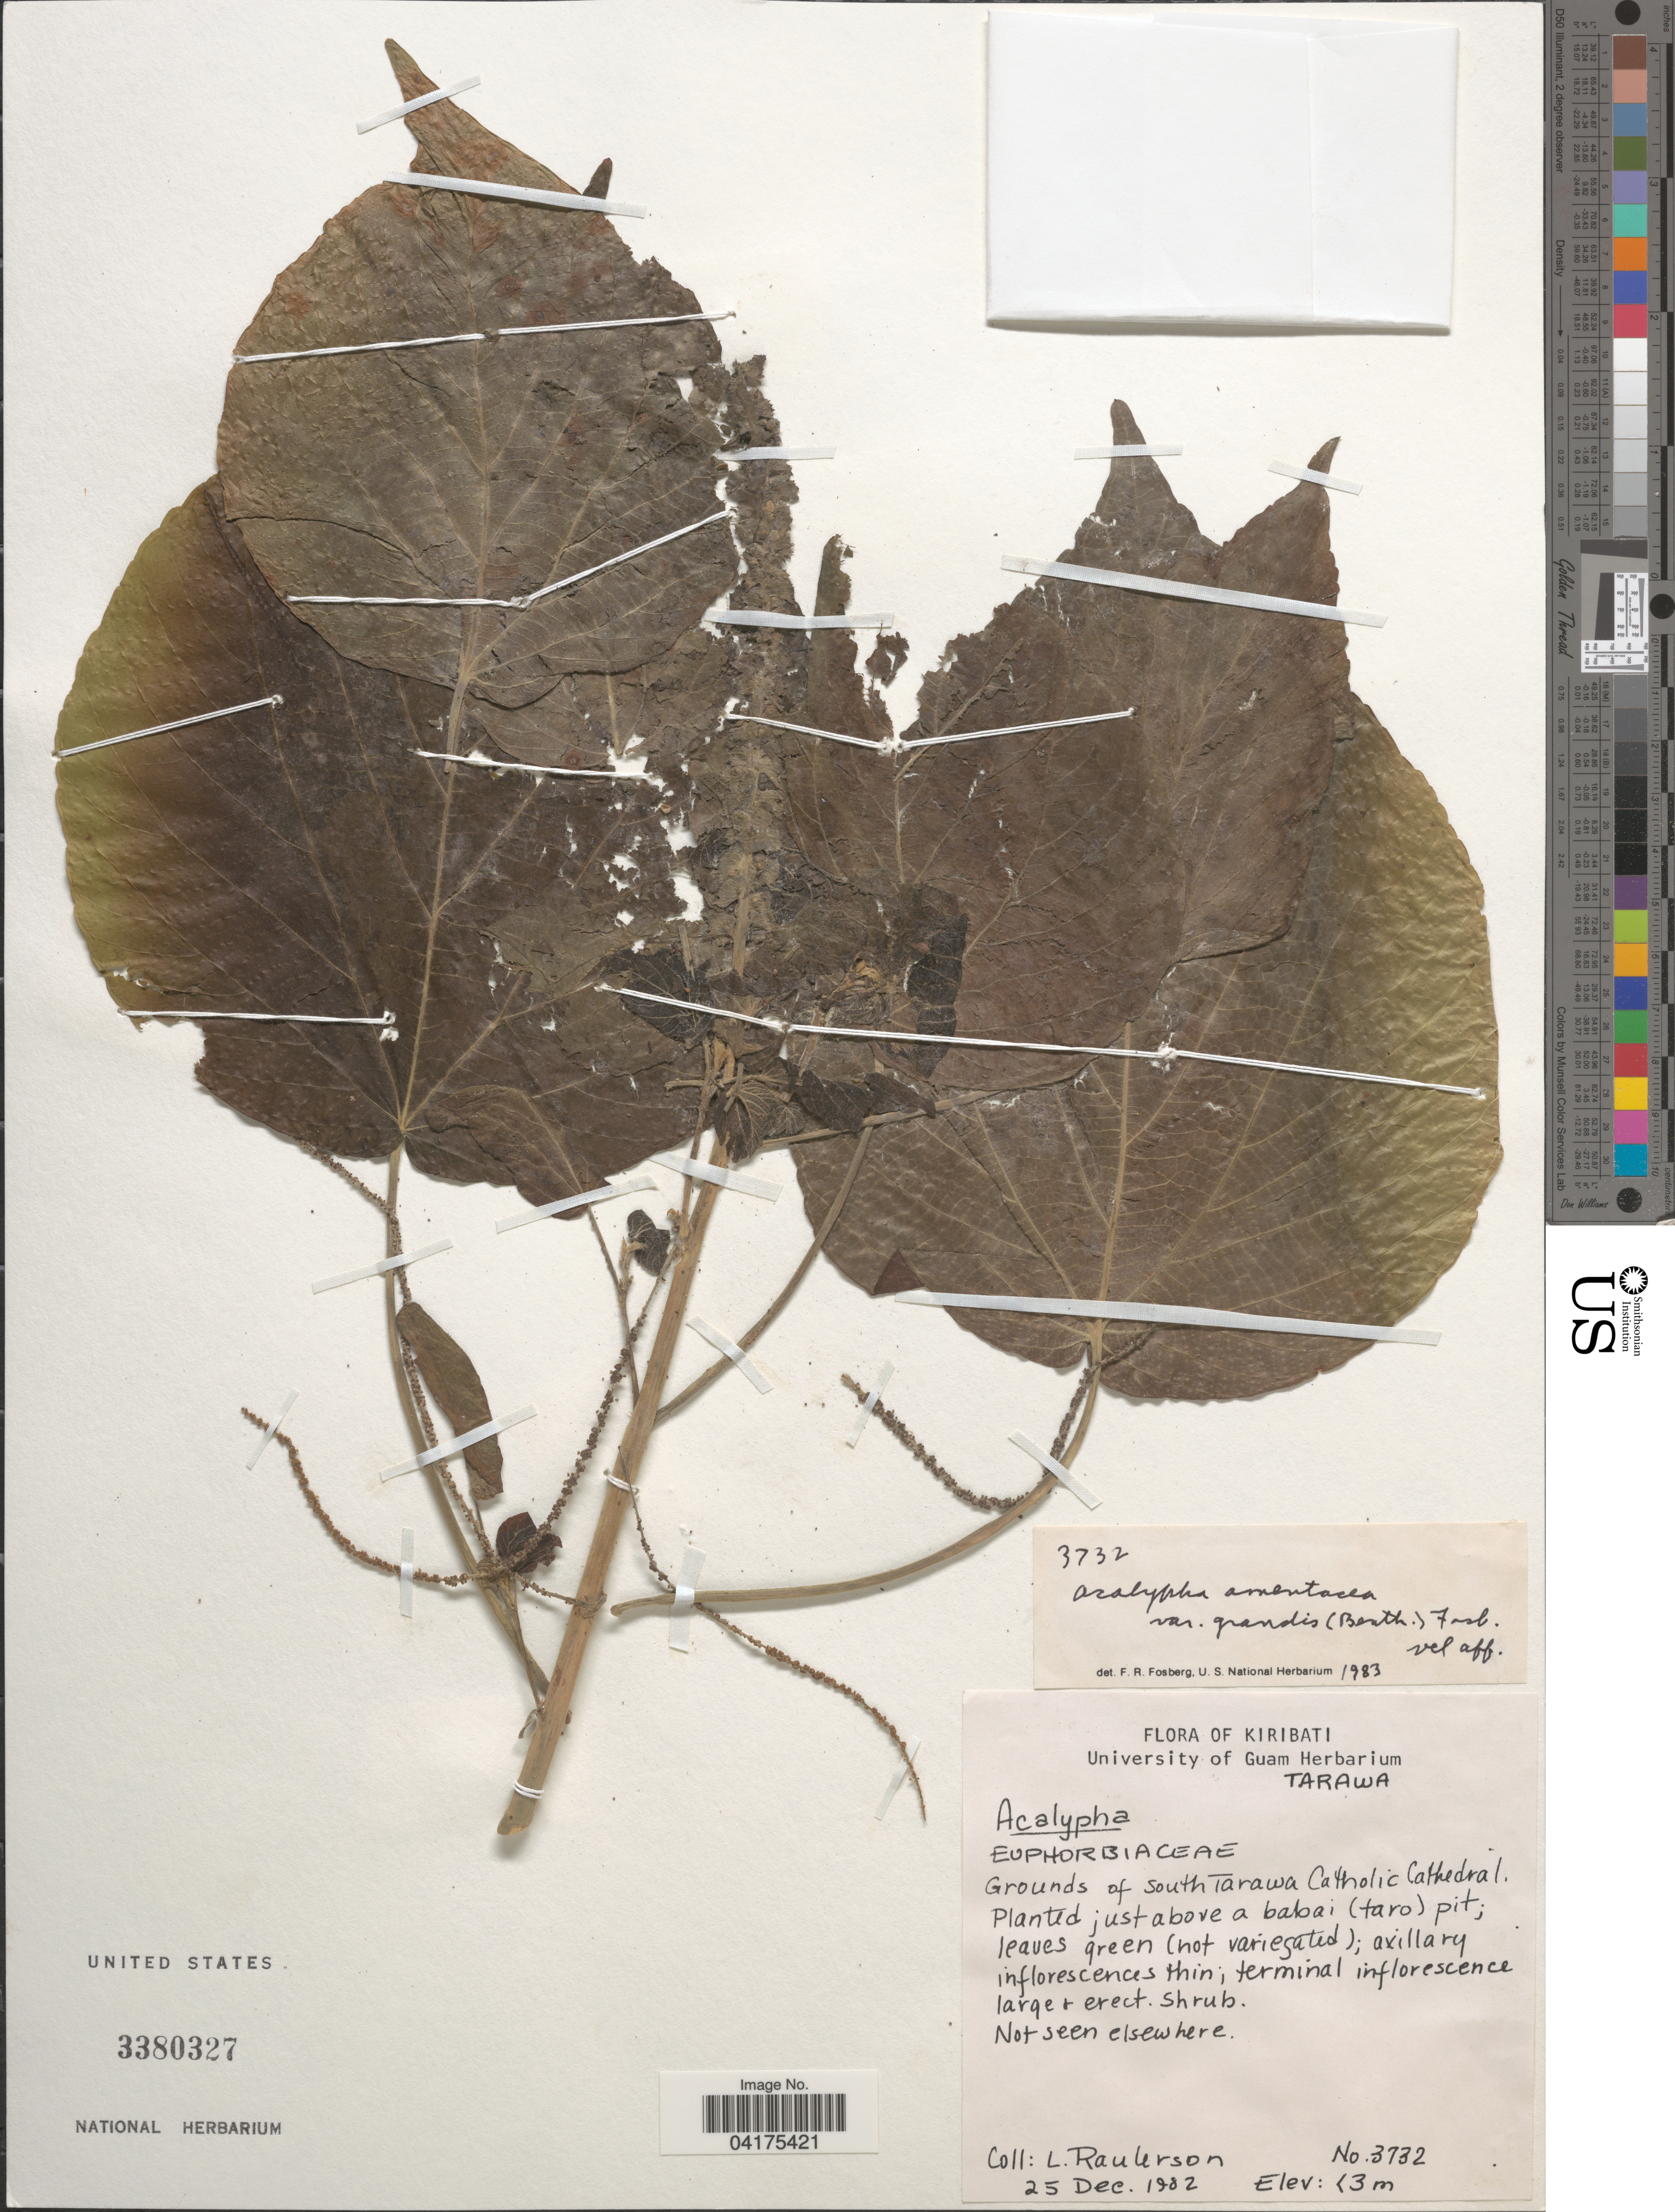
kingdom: Plantae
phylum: Tracheophyta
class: Magnoliopsida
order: Malpighiales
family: Euphorbiaceae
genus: Acalypha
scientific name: Acalypha amentacea var. grandis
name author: (Benth.) Fosberg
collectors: L. Raulerson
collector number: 3732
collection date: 1982-12-25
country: Kiribati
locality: Tarawa. Grounds of South Tarawa Catholic Cathedral. Planted just above a babai (taro) pit.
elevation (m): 3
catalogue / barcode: US 3380327